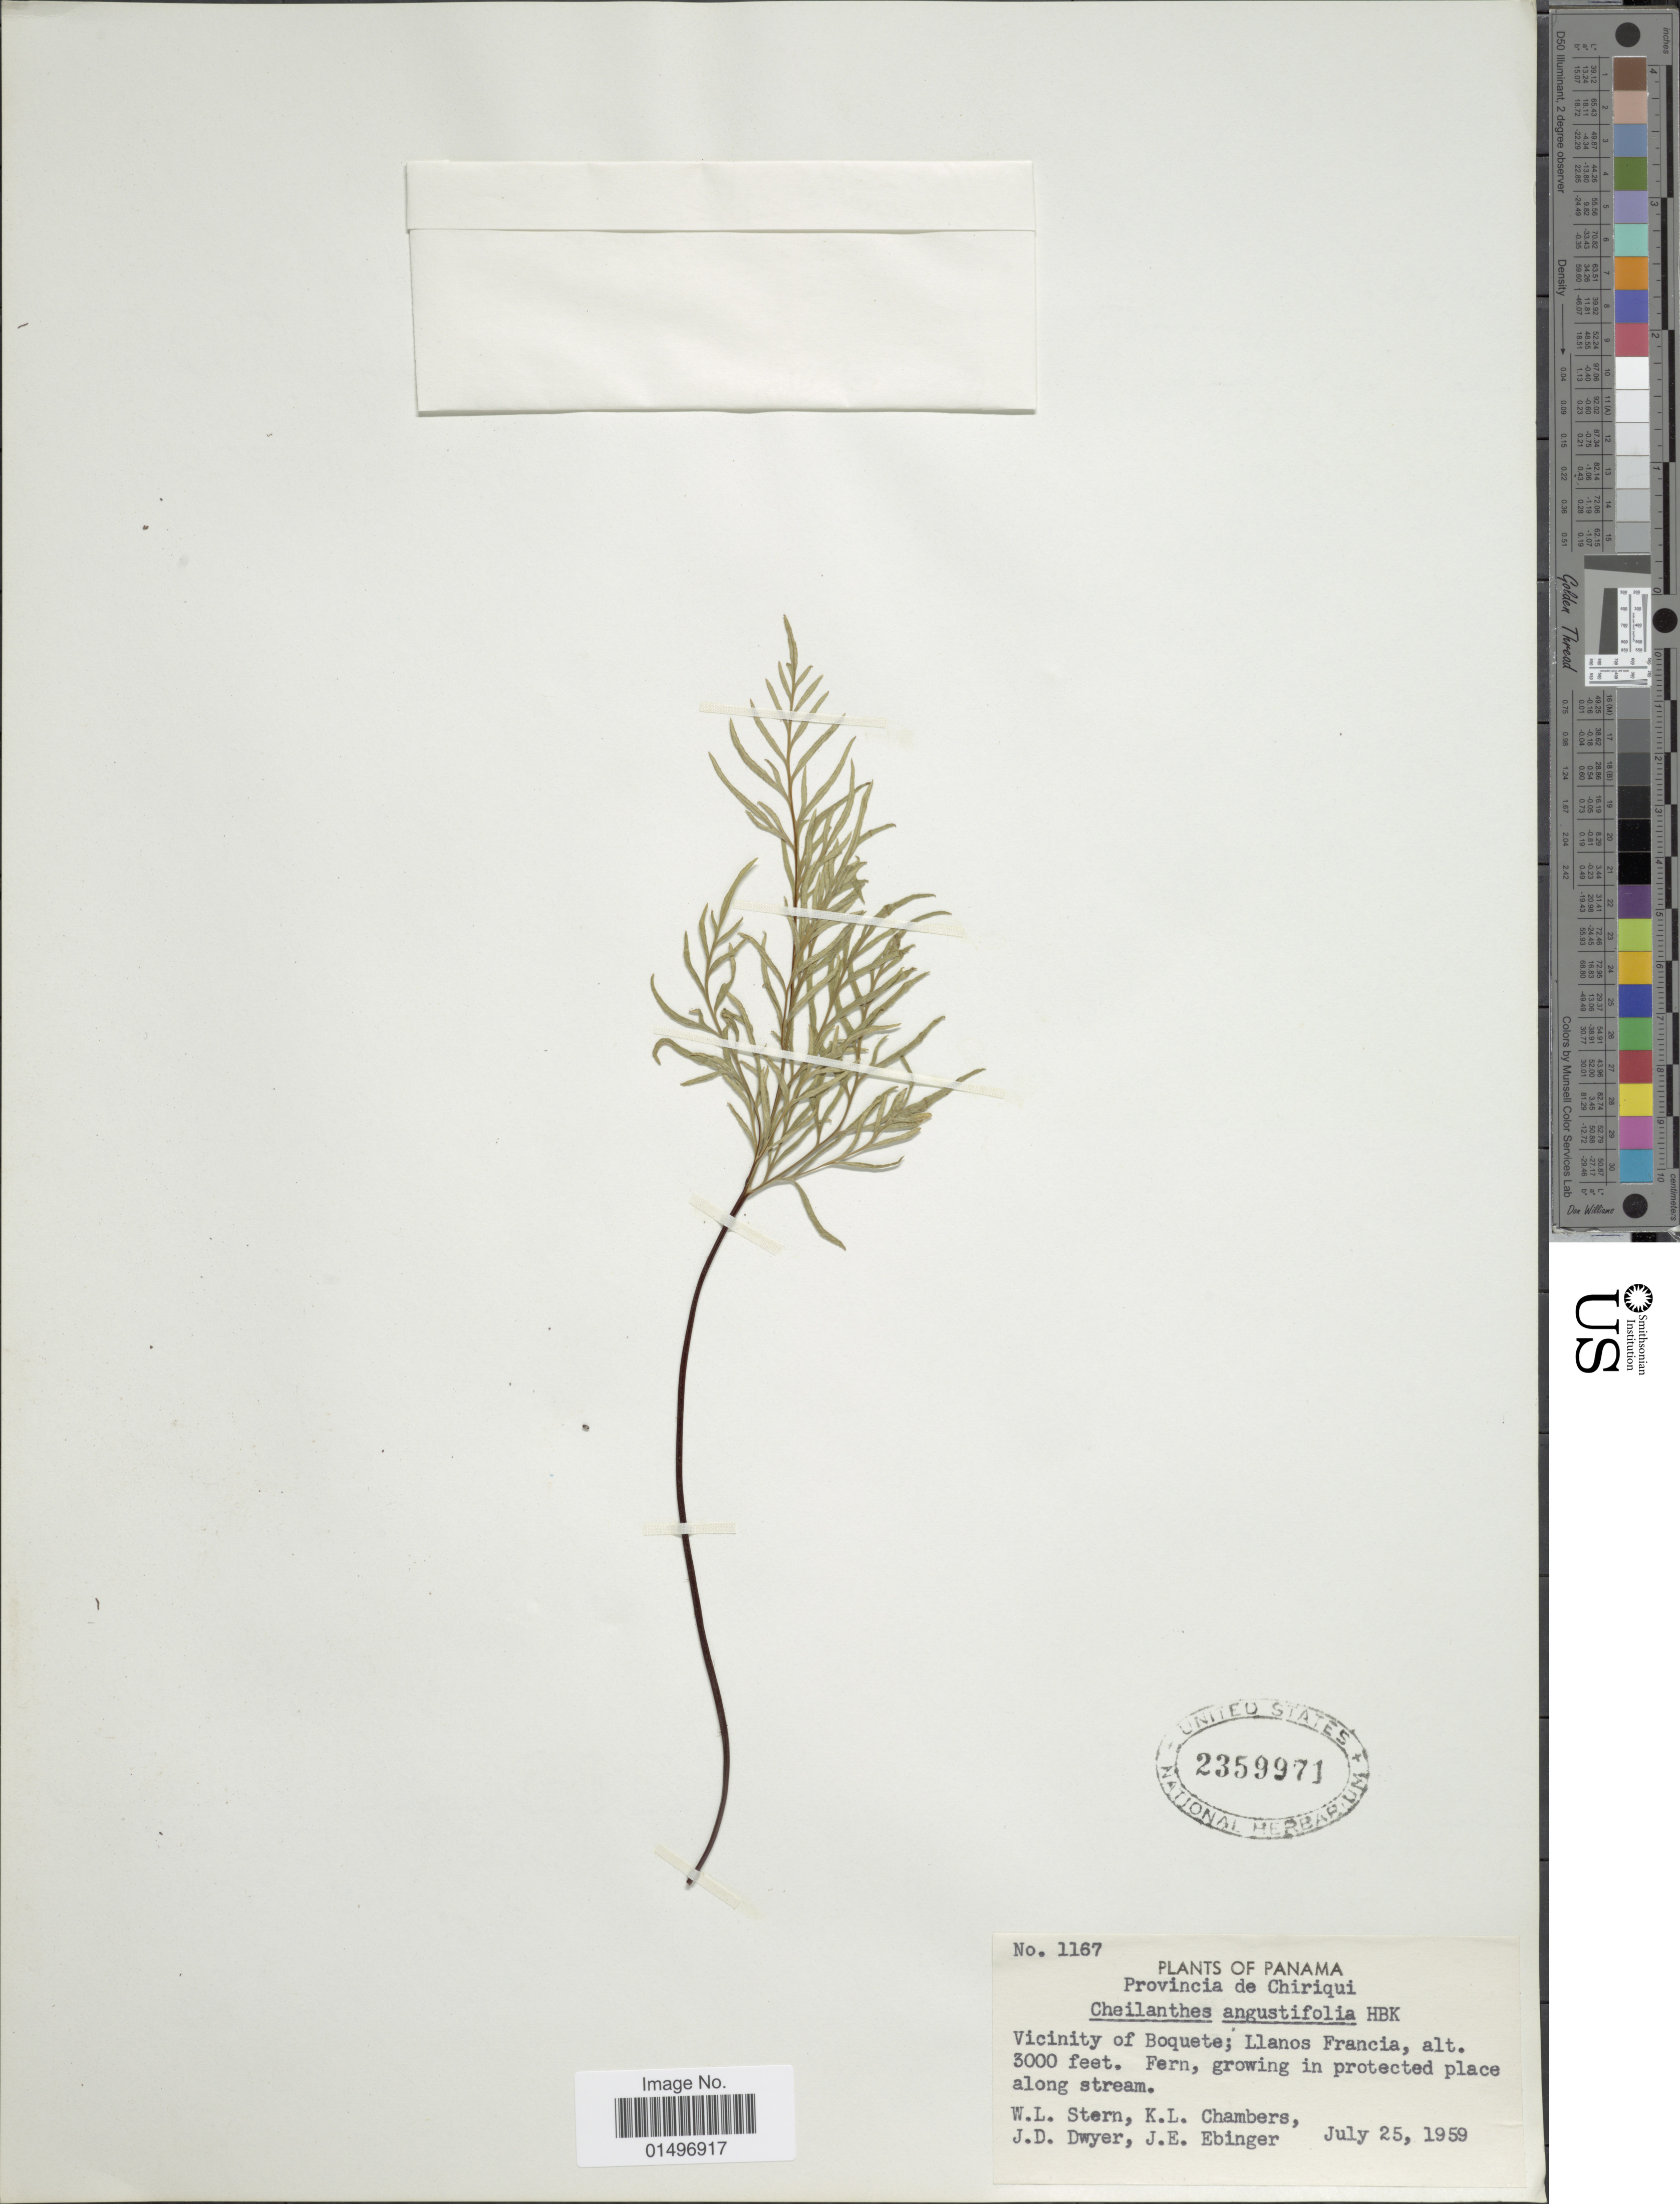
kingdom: Plantae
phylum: Tracheophyta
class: Polypodiopsida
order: Polypodiales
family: Pteridaceae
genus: Gaga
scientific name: Gaga angustifolia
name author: (Kunth) Fay W. Li & Windham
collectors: W. L. Stern, K. Chambers, J. D. Dwyer & J. Ebinger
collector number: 1167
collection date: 1959-07-25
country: Panama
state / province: Chiriqui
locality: Panama, vicinity of Boquete; Llanos Francia.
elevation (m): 914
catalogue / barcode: US 2359971